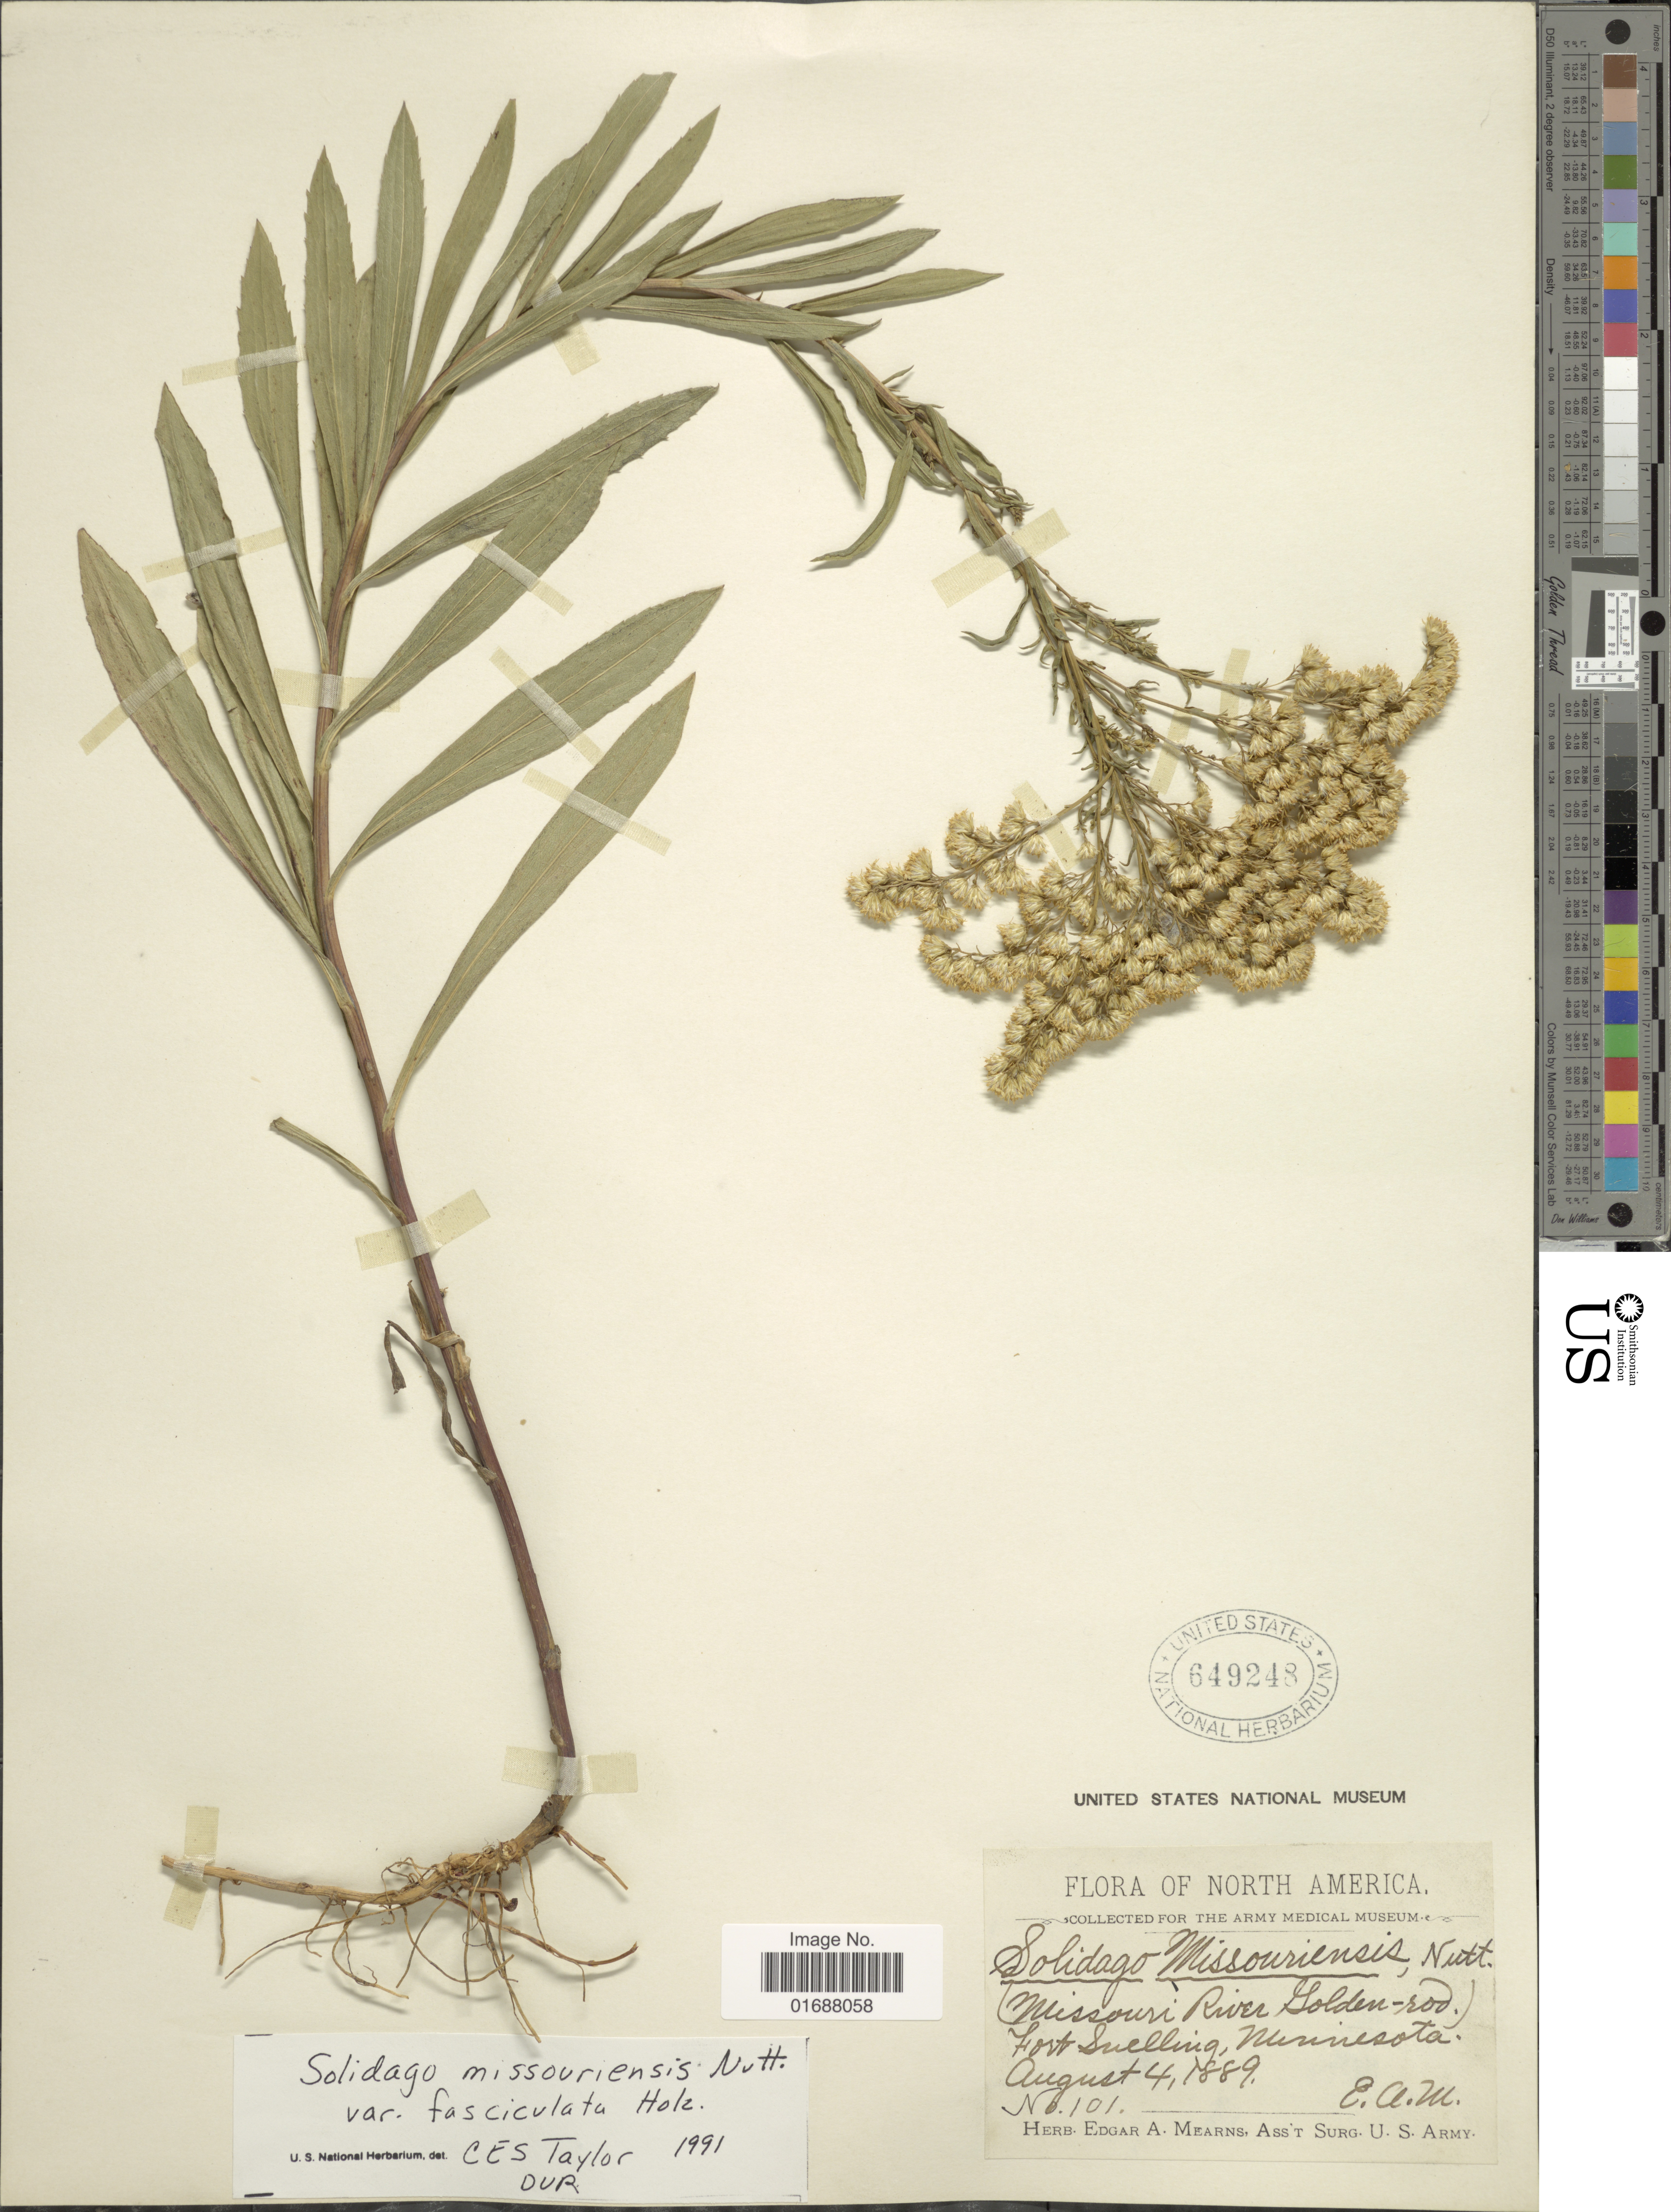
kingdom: Plantae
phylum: Tracheophyta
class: Magnoliopsida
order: Asterales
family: Asteraceae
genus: Solidago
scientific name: Solidago missouriensis var. fasciculata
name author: Holz.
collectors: E. A. Mearns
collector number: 101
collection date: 1889-08-04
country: United States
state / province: Minnesota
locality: Fort Snelling, Minnesota, Missouri River Golden-rod.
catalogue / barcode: US 649248